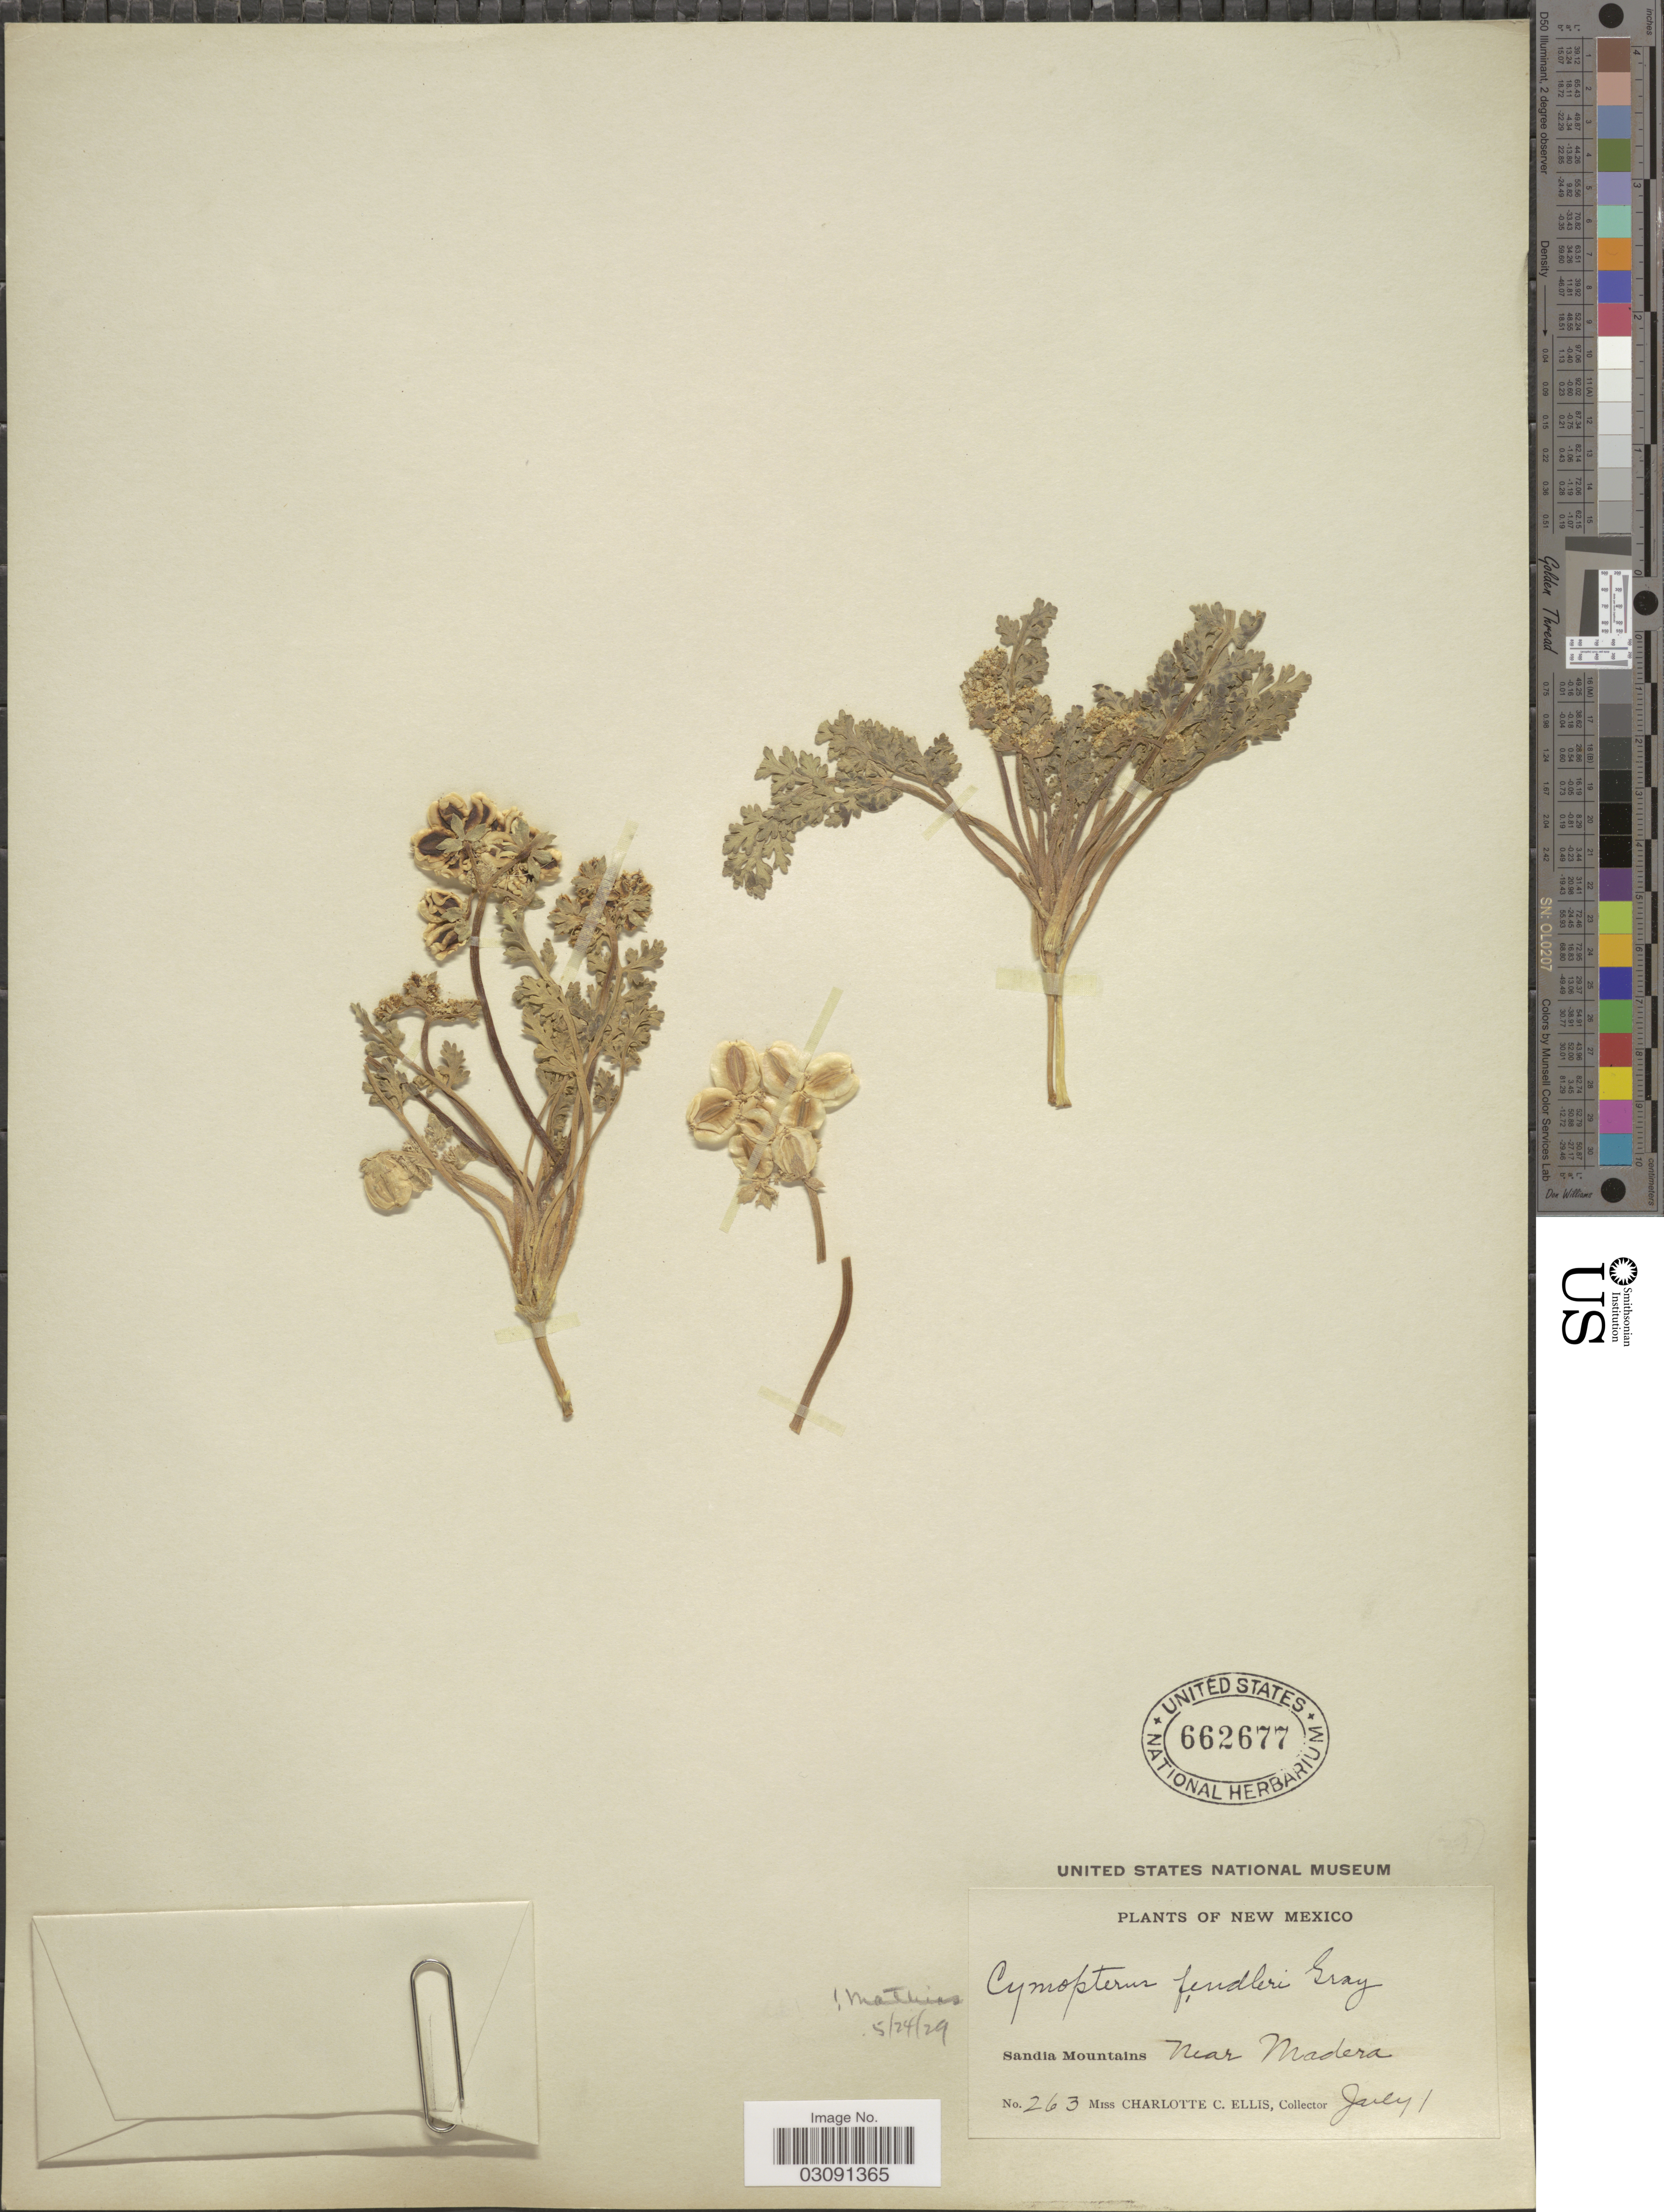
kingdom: Plantae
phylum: Tracheophyta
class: Magnoliopsida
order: Apiales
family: Apiaceae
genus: Cymopterus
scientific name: Cymopterus fendleri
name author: A. Gray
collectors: C. C. Ellis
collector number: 263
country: United States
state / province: New Mexico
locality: Sandia Mountains. Near Madera.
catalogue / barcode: US 662677